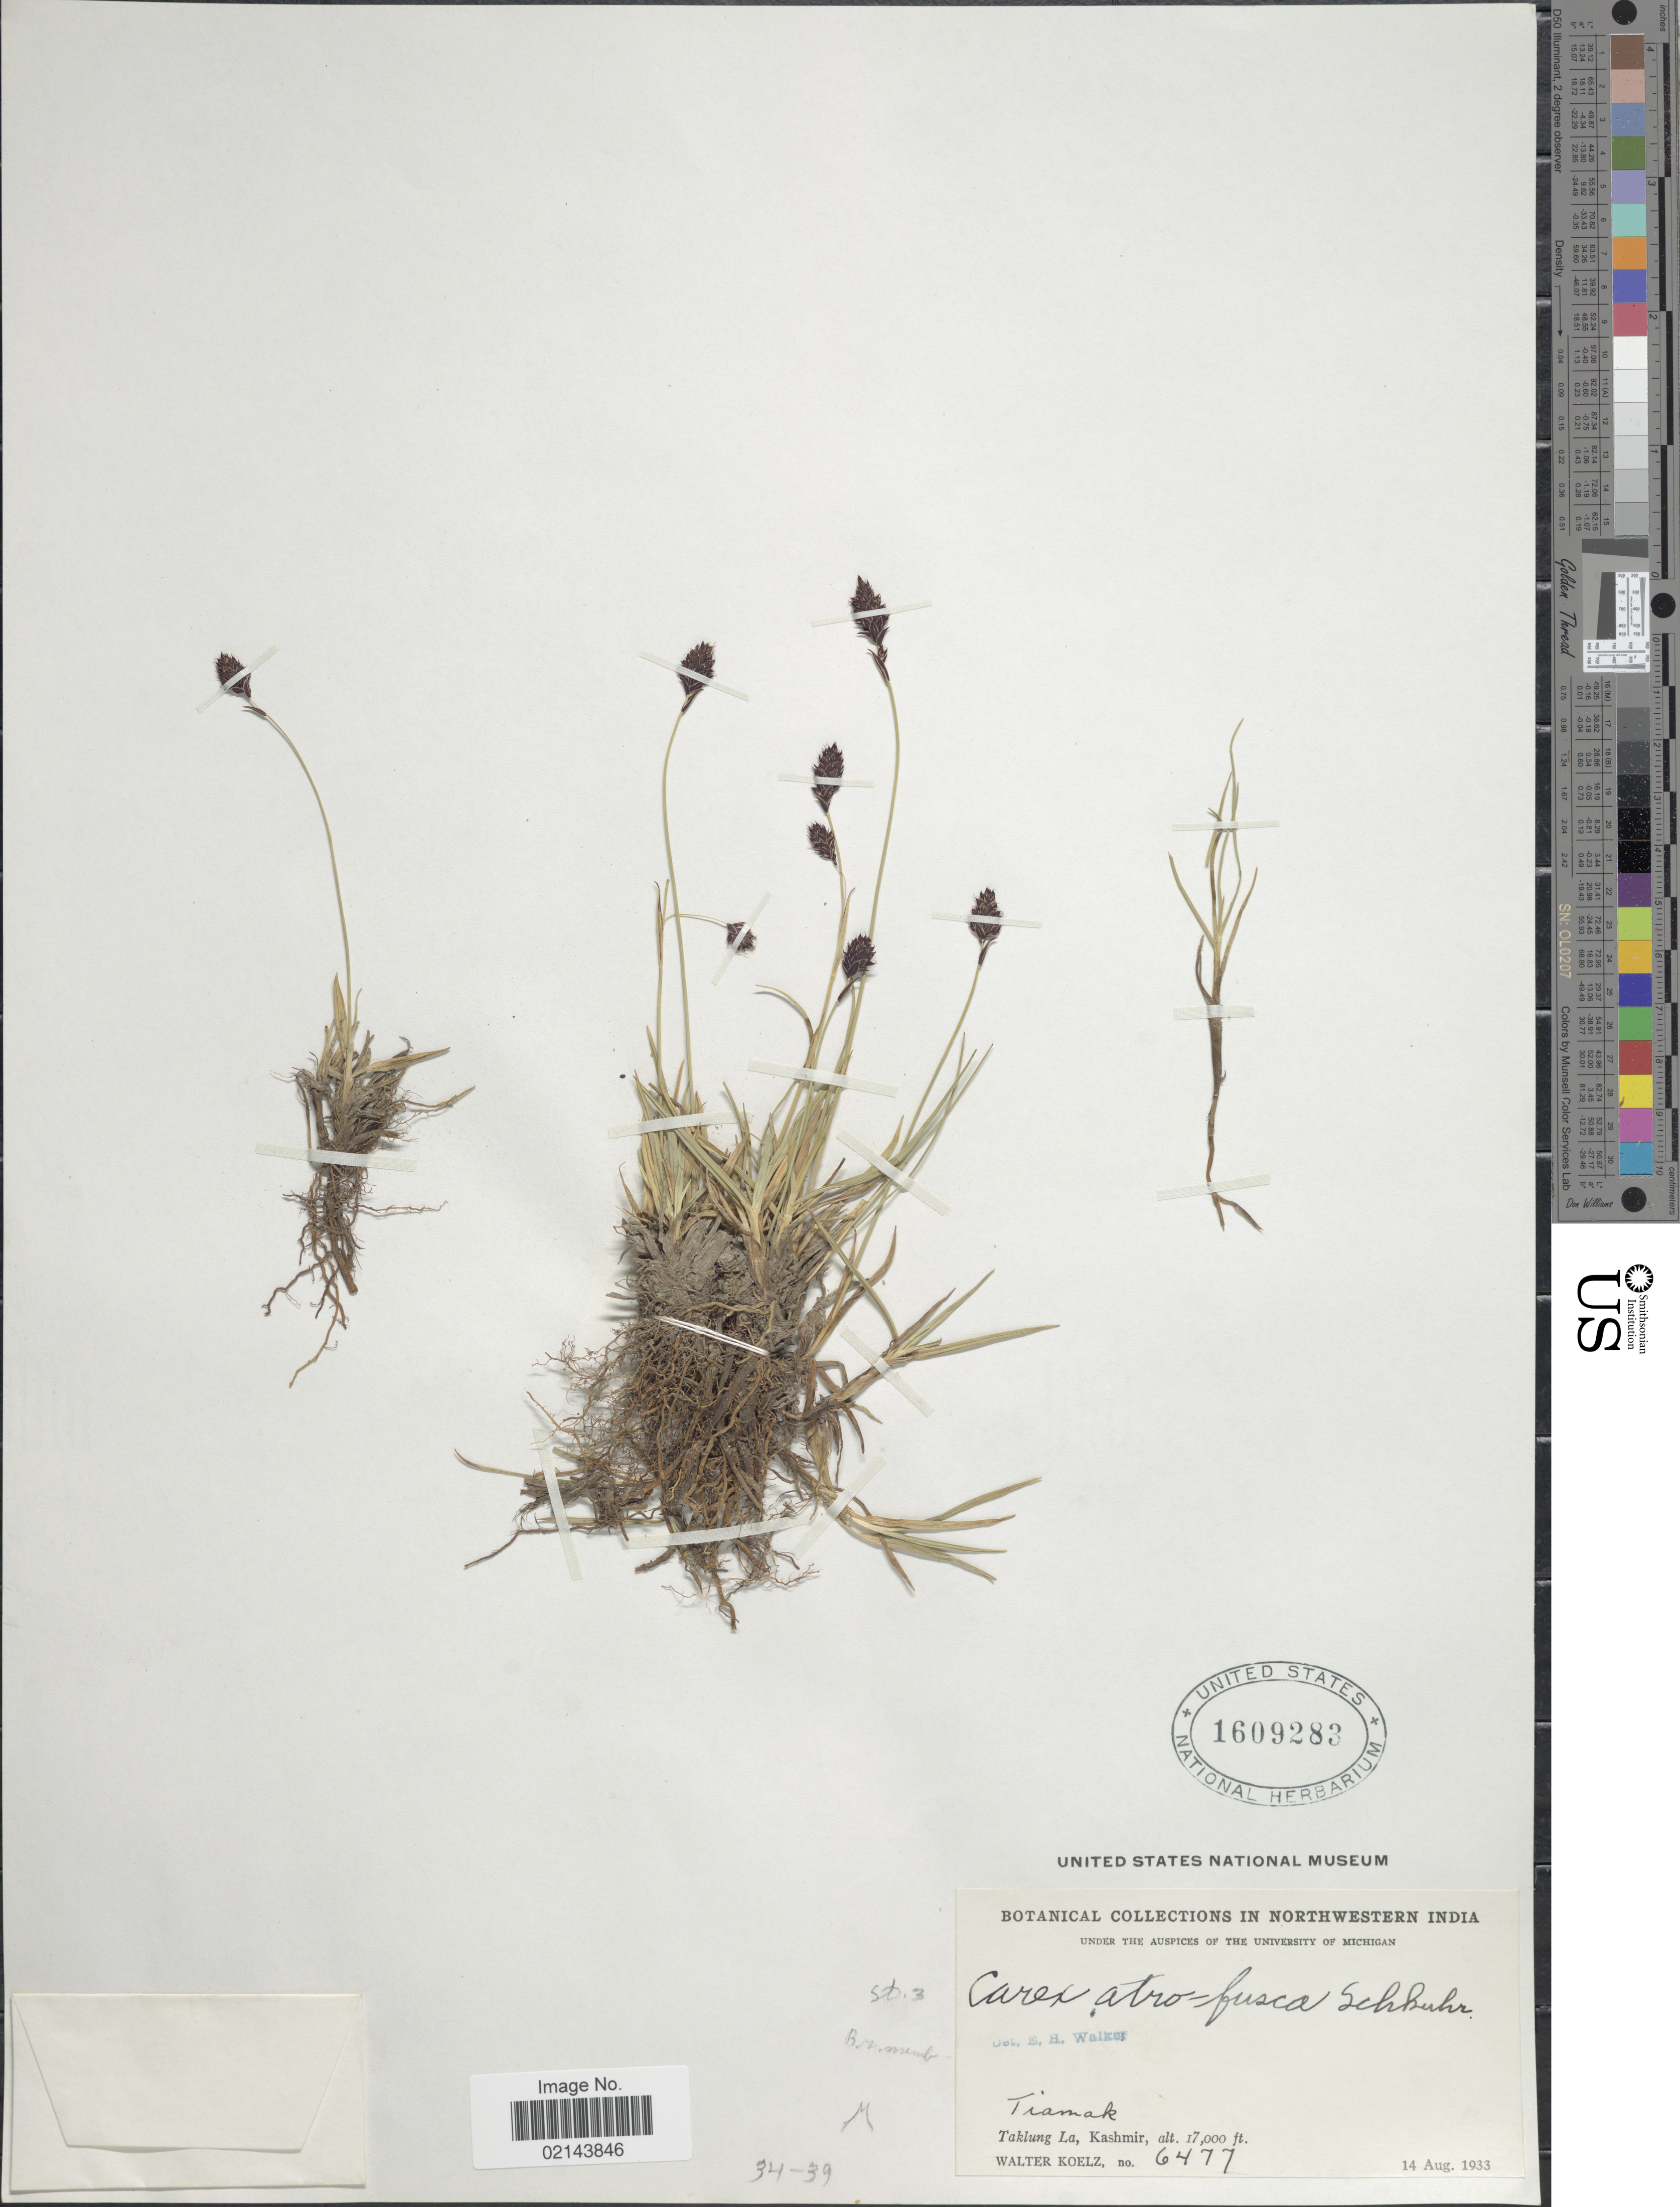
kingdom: Plantae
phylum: Tracheophyta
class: Liliopsida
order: Poales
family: Cyperaceae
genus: Carex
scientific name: Carex atrofusca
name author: Schkuhr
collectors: W. N. Koelz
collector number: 6477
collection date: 1933-08-14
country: India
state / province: Jammu and Kashmir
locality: Northwestern India. Tiamak, Taklung La, Kashmir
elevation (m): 5182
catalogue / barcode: US 1609283